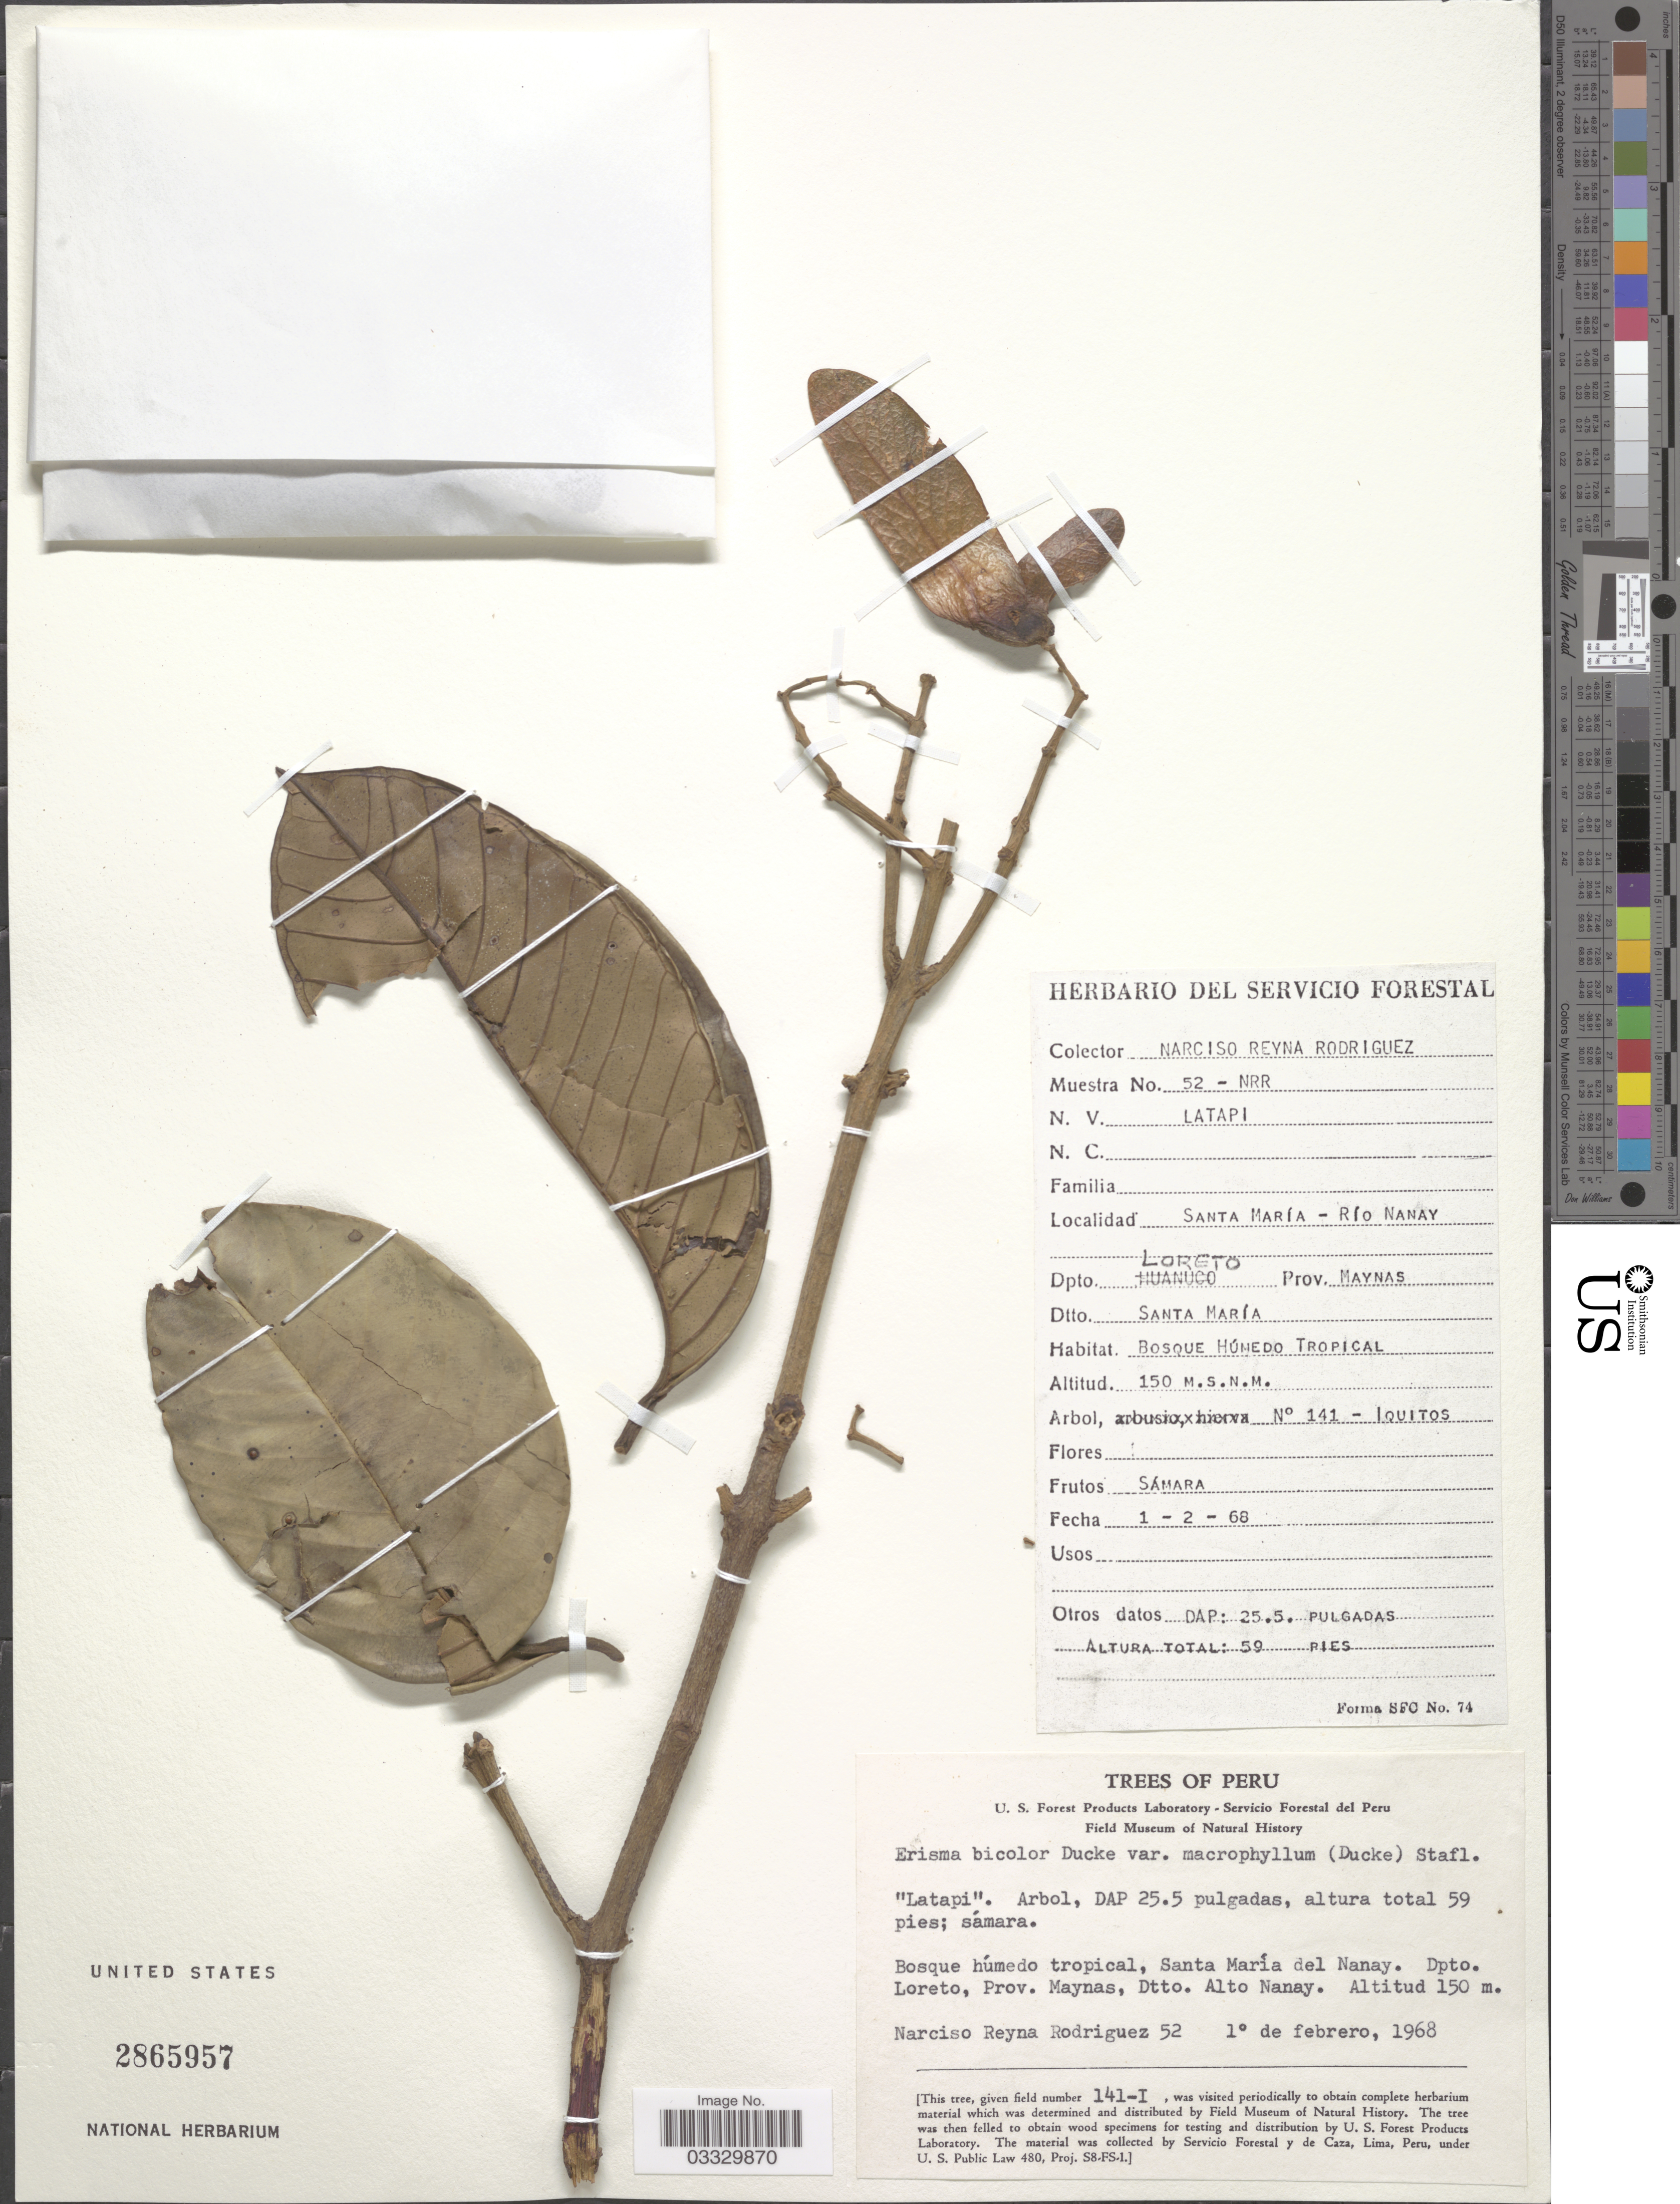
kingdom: Plantae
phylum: Tracheophyta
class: Magnoliopsida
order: Myrtales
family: Vochysiaceae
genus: Erisma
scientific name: Erisma bicolor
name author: Ducke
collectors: N. Rodriguez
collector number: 52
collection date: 1968-02-01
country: Peru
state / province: Loreto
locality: Bosque húmedo tropical, Santa María del Nanay. Dpto. Loreto, Prov. Maynas, Dtto. Alto Nanay.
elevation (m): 150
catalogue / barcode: US 2865957